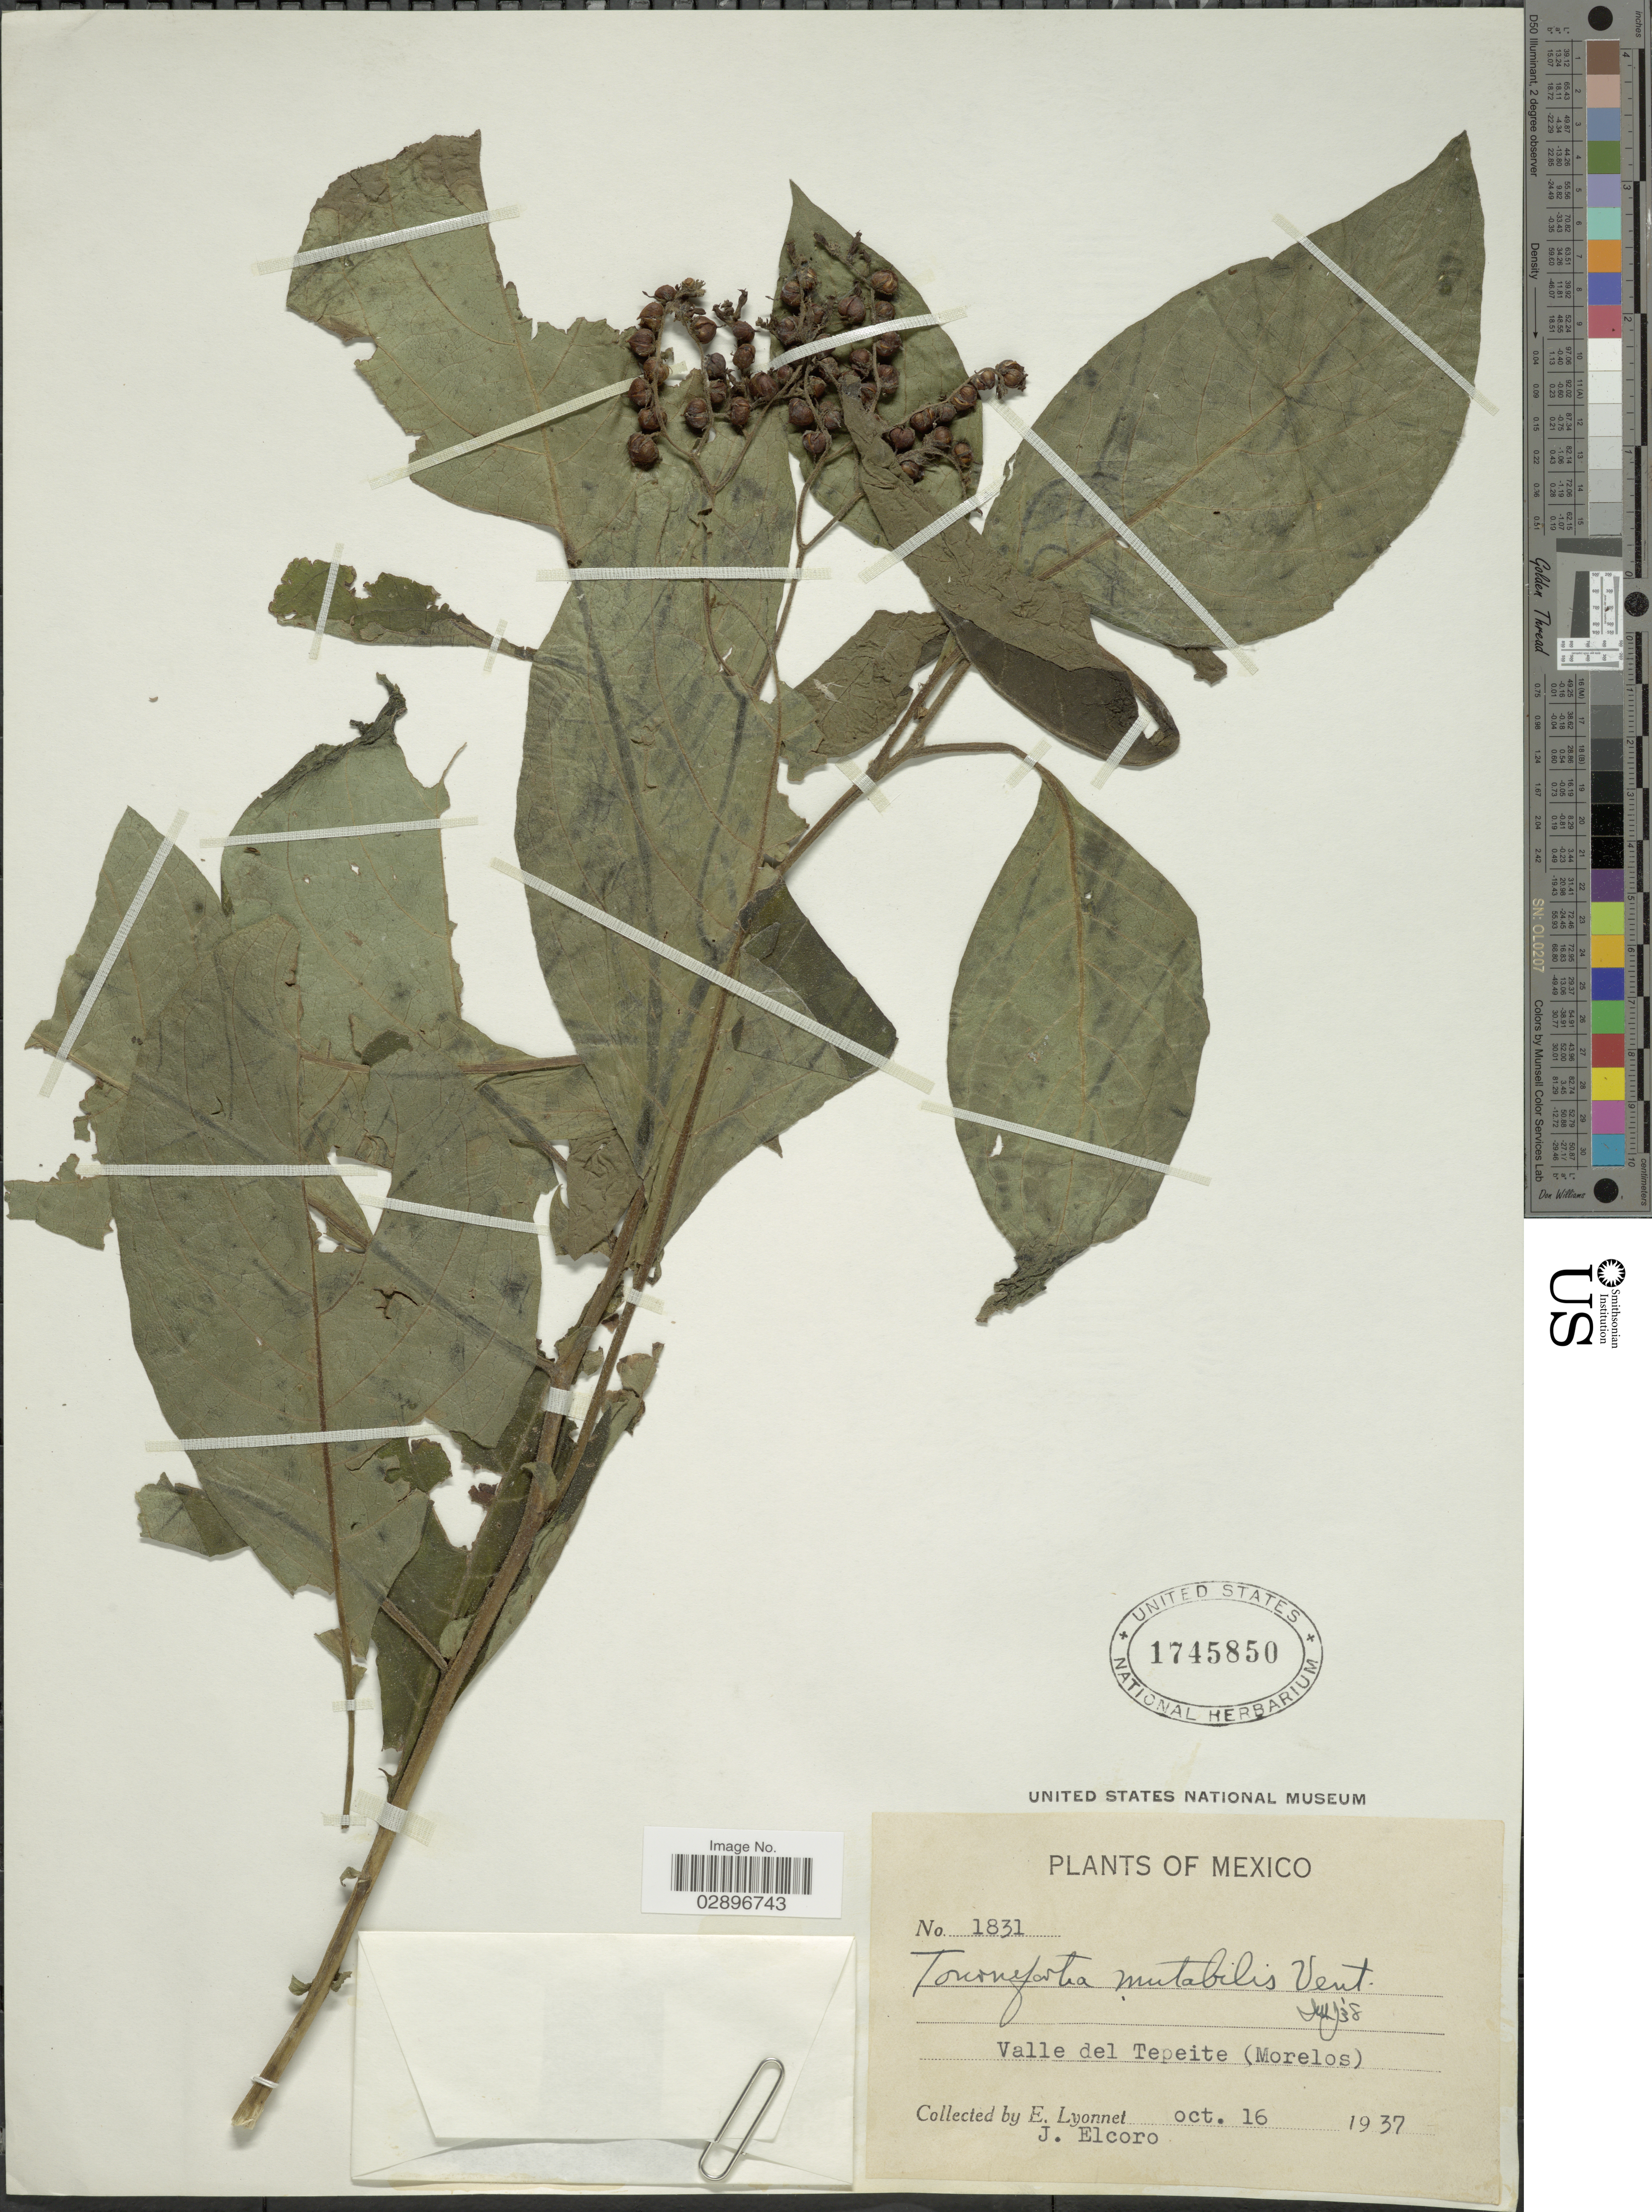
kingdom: Plantae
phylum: Tracheophyta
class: Magnoliopsida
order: Boraginales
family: Heliotropiaceae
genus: Tournefortia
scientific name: Tournefortia mutabilis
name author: Vent.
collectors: E. Lyonnet & J. Elcoro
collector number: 1831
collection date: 1937-10-16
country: Mexico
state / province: Morelos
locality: Valle del Tepeite.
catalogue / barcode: US 1745850